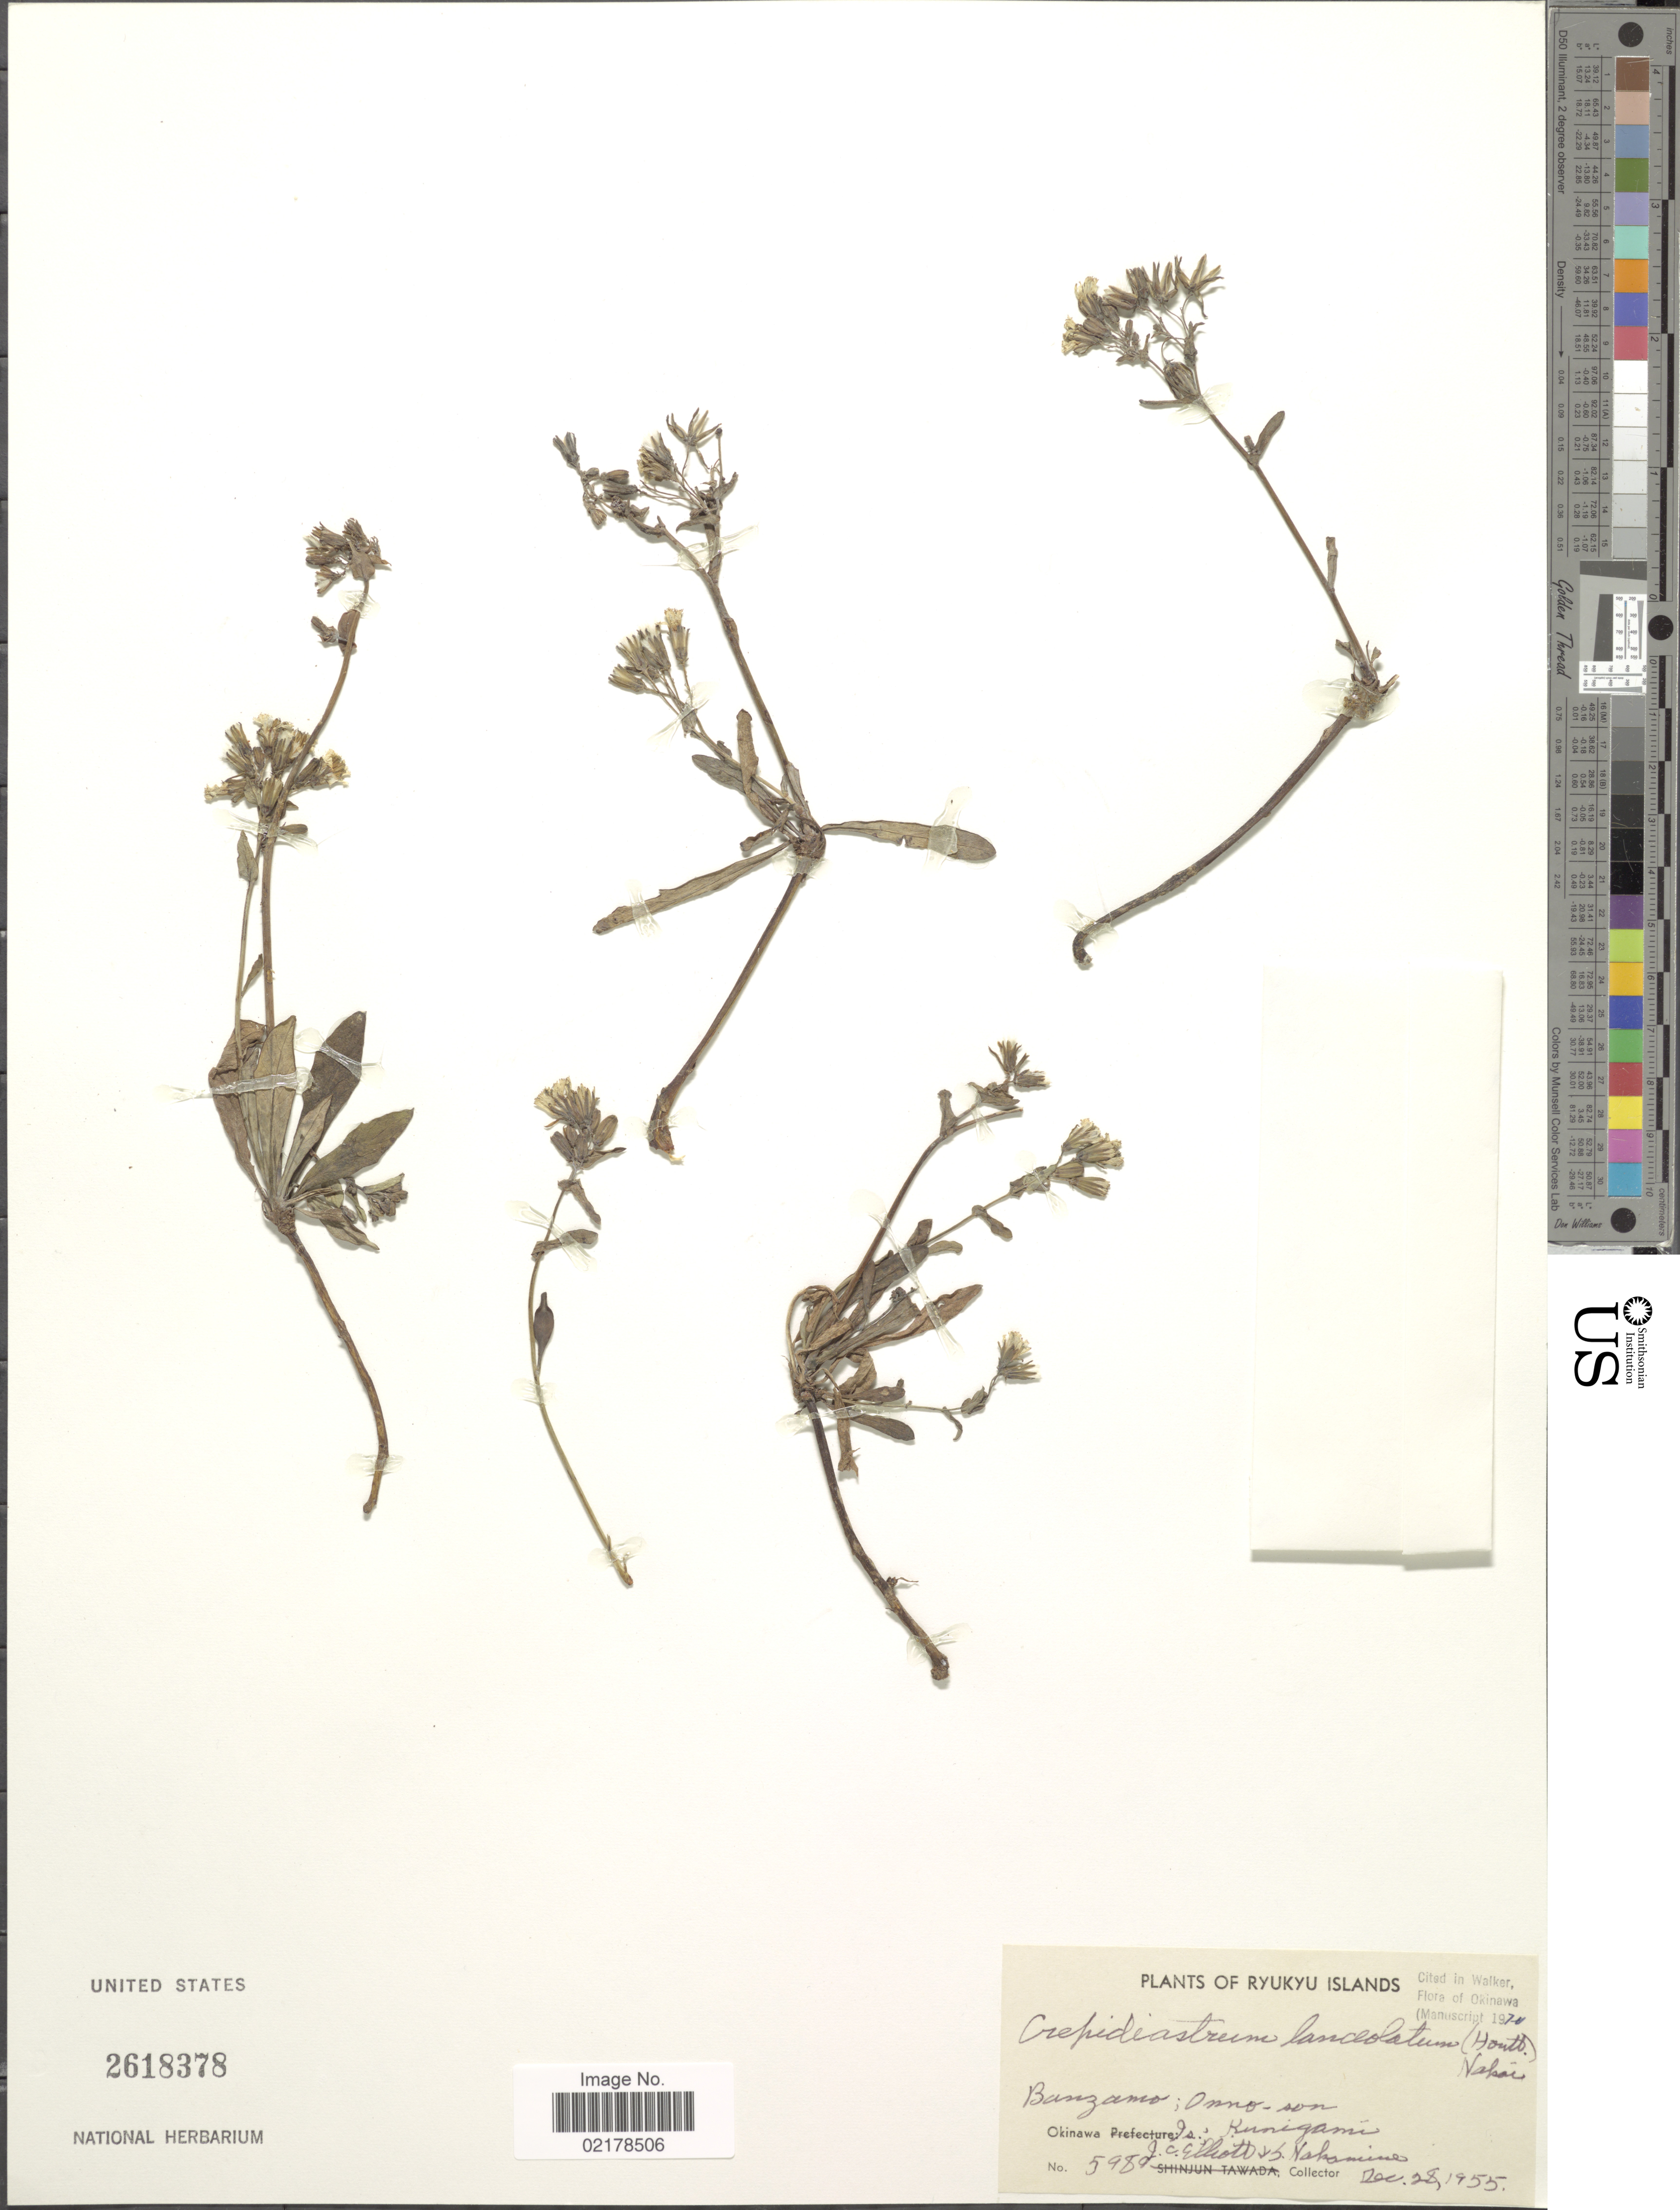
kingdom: Plantae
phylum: Tracheophyta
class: Magnoliopsida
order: Asterales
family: Asteraceae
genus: Crepidiastrum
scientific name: Crepidiastrum lanceolatum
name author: (Houtt.) Nakai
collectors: J. Elliot & S. Nakamine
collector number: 5989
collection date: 1955-12-28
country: Japan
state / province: Okinawa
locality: Ryukyu Islands, Banzamo; Onno-son, Okinawa Prefecture: Kunigami.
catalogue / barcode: US 2618378